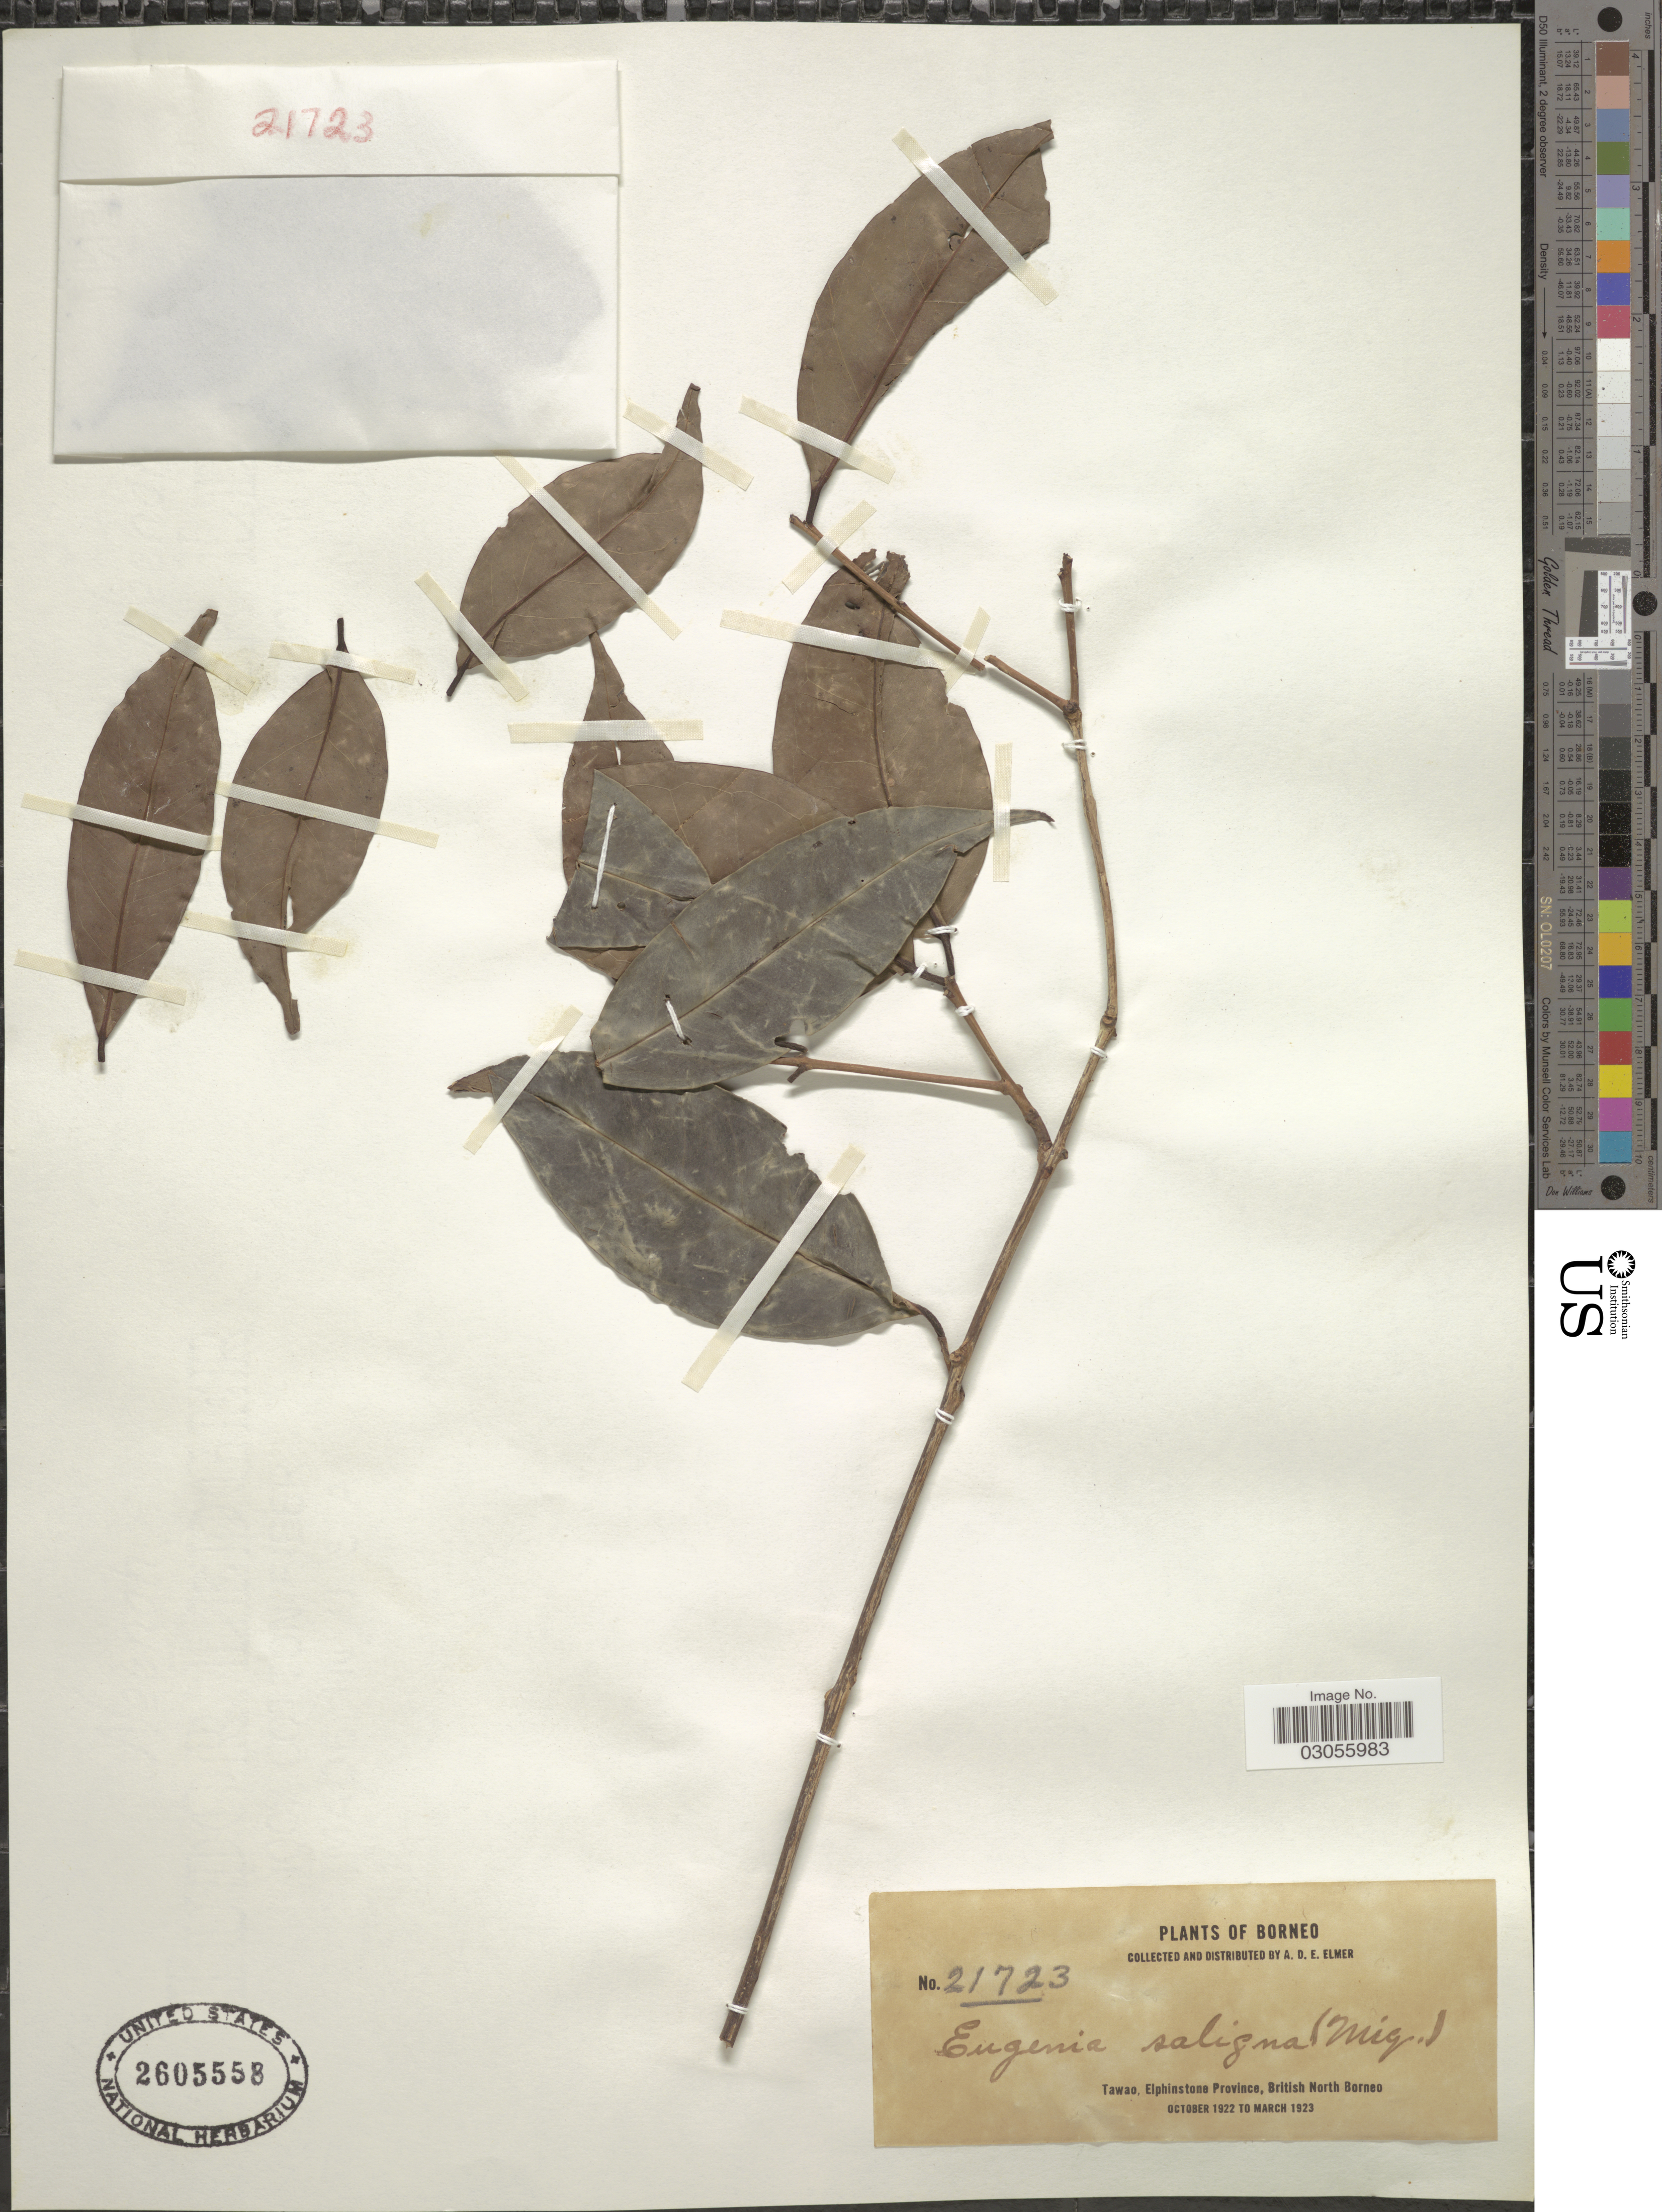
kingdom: Plantae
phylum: Tracheophyta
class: Magnoliopsida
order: Myrtales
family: Myrtaceae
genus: Syzygium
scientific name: Syzygium acuminatissimum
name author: (Blume) DC.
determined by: Strong, Mark T., (BOT), Smithsonian Institution - National Museum of Natural History (UNITED STATES)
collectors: A. D. E. Elmer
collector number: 21723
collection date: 1922-10/1923-03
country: Malaysia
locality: Borneo. Tawao, Elphinstone Province, British North Borneo.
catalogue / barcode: US 2605558